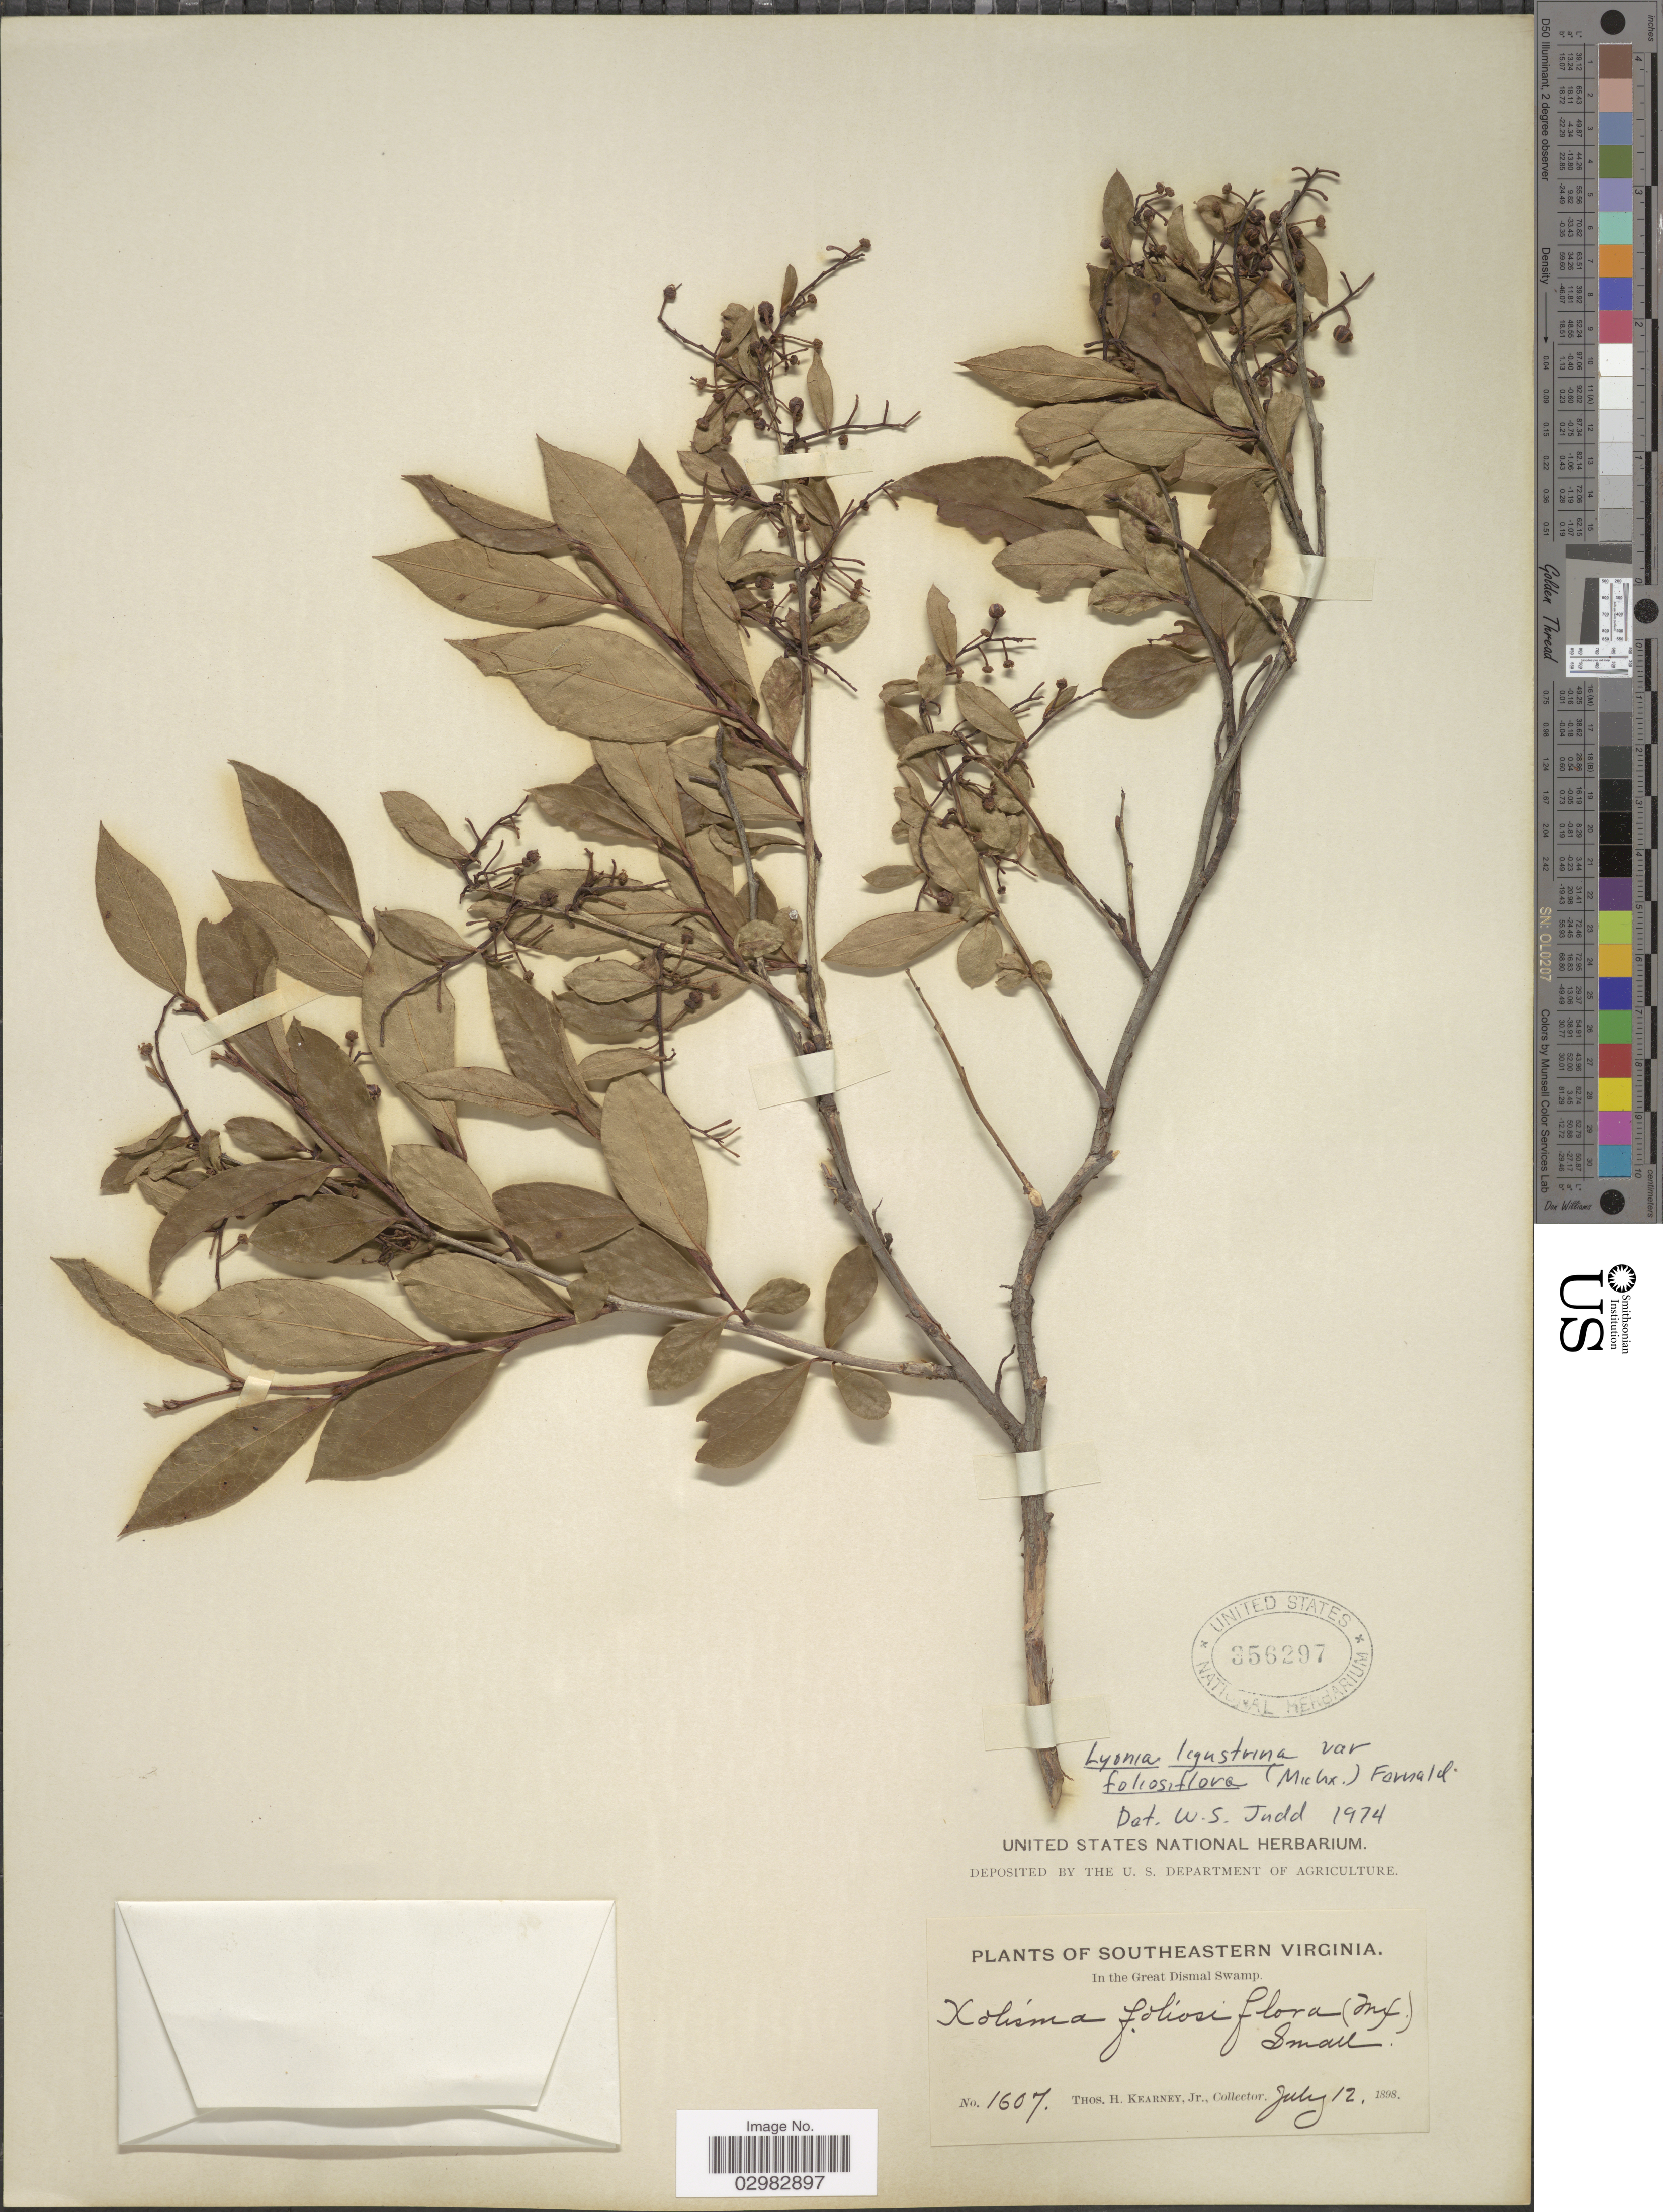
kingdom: Plantae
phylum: Tracheophyta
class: Magnoliopsida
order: Ericales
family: Ericaceae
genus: Lyonia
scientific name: Lyonia ligustrina var. foliosiflora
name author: (Michx.) Fernald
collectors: T. H. Kearney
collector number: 1607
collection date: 1898-07-12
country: United States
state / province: Virginia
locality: Southeastern Virginia, in the Great Dismal Swamp.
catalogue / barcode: US 356297